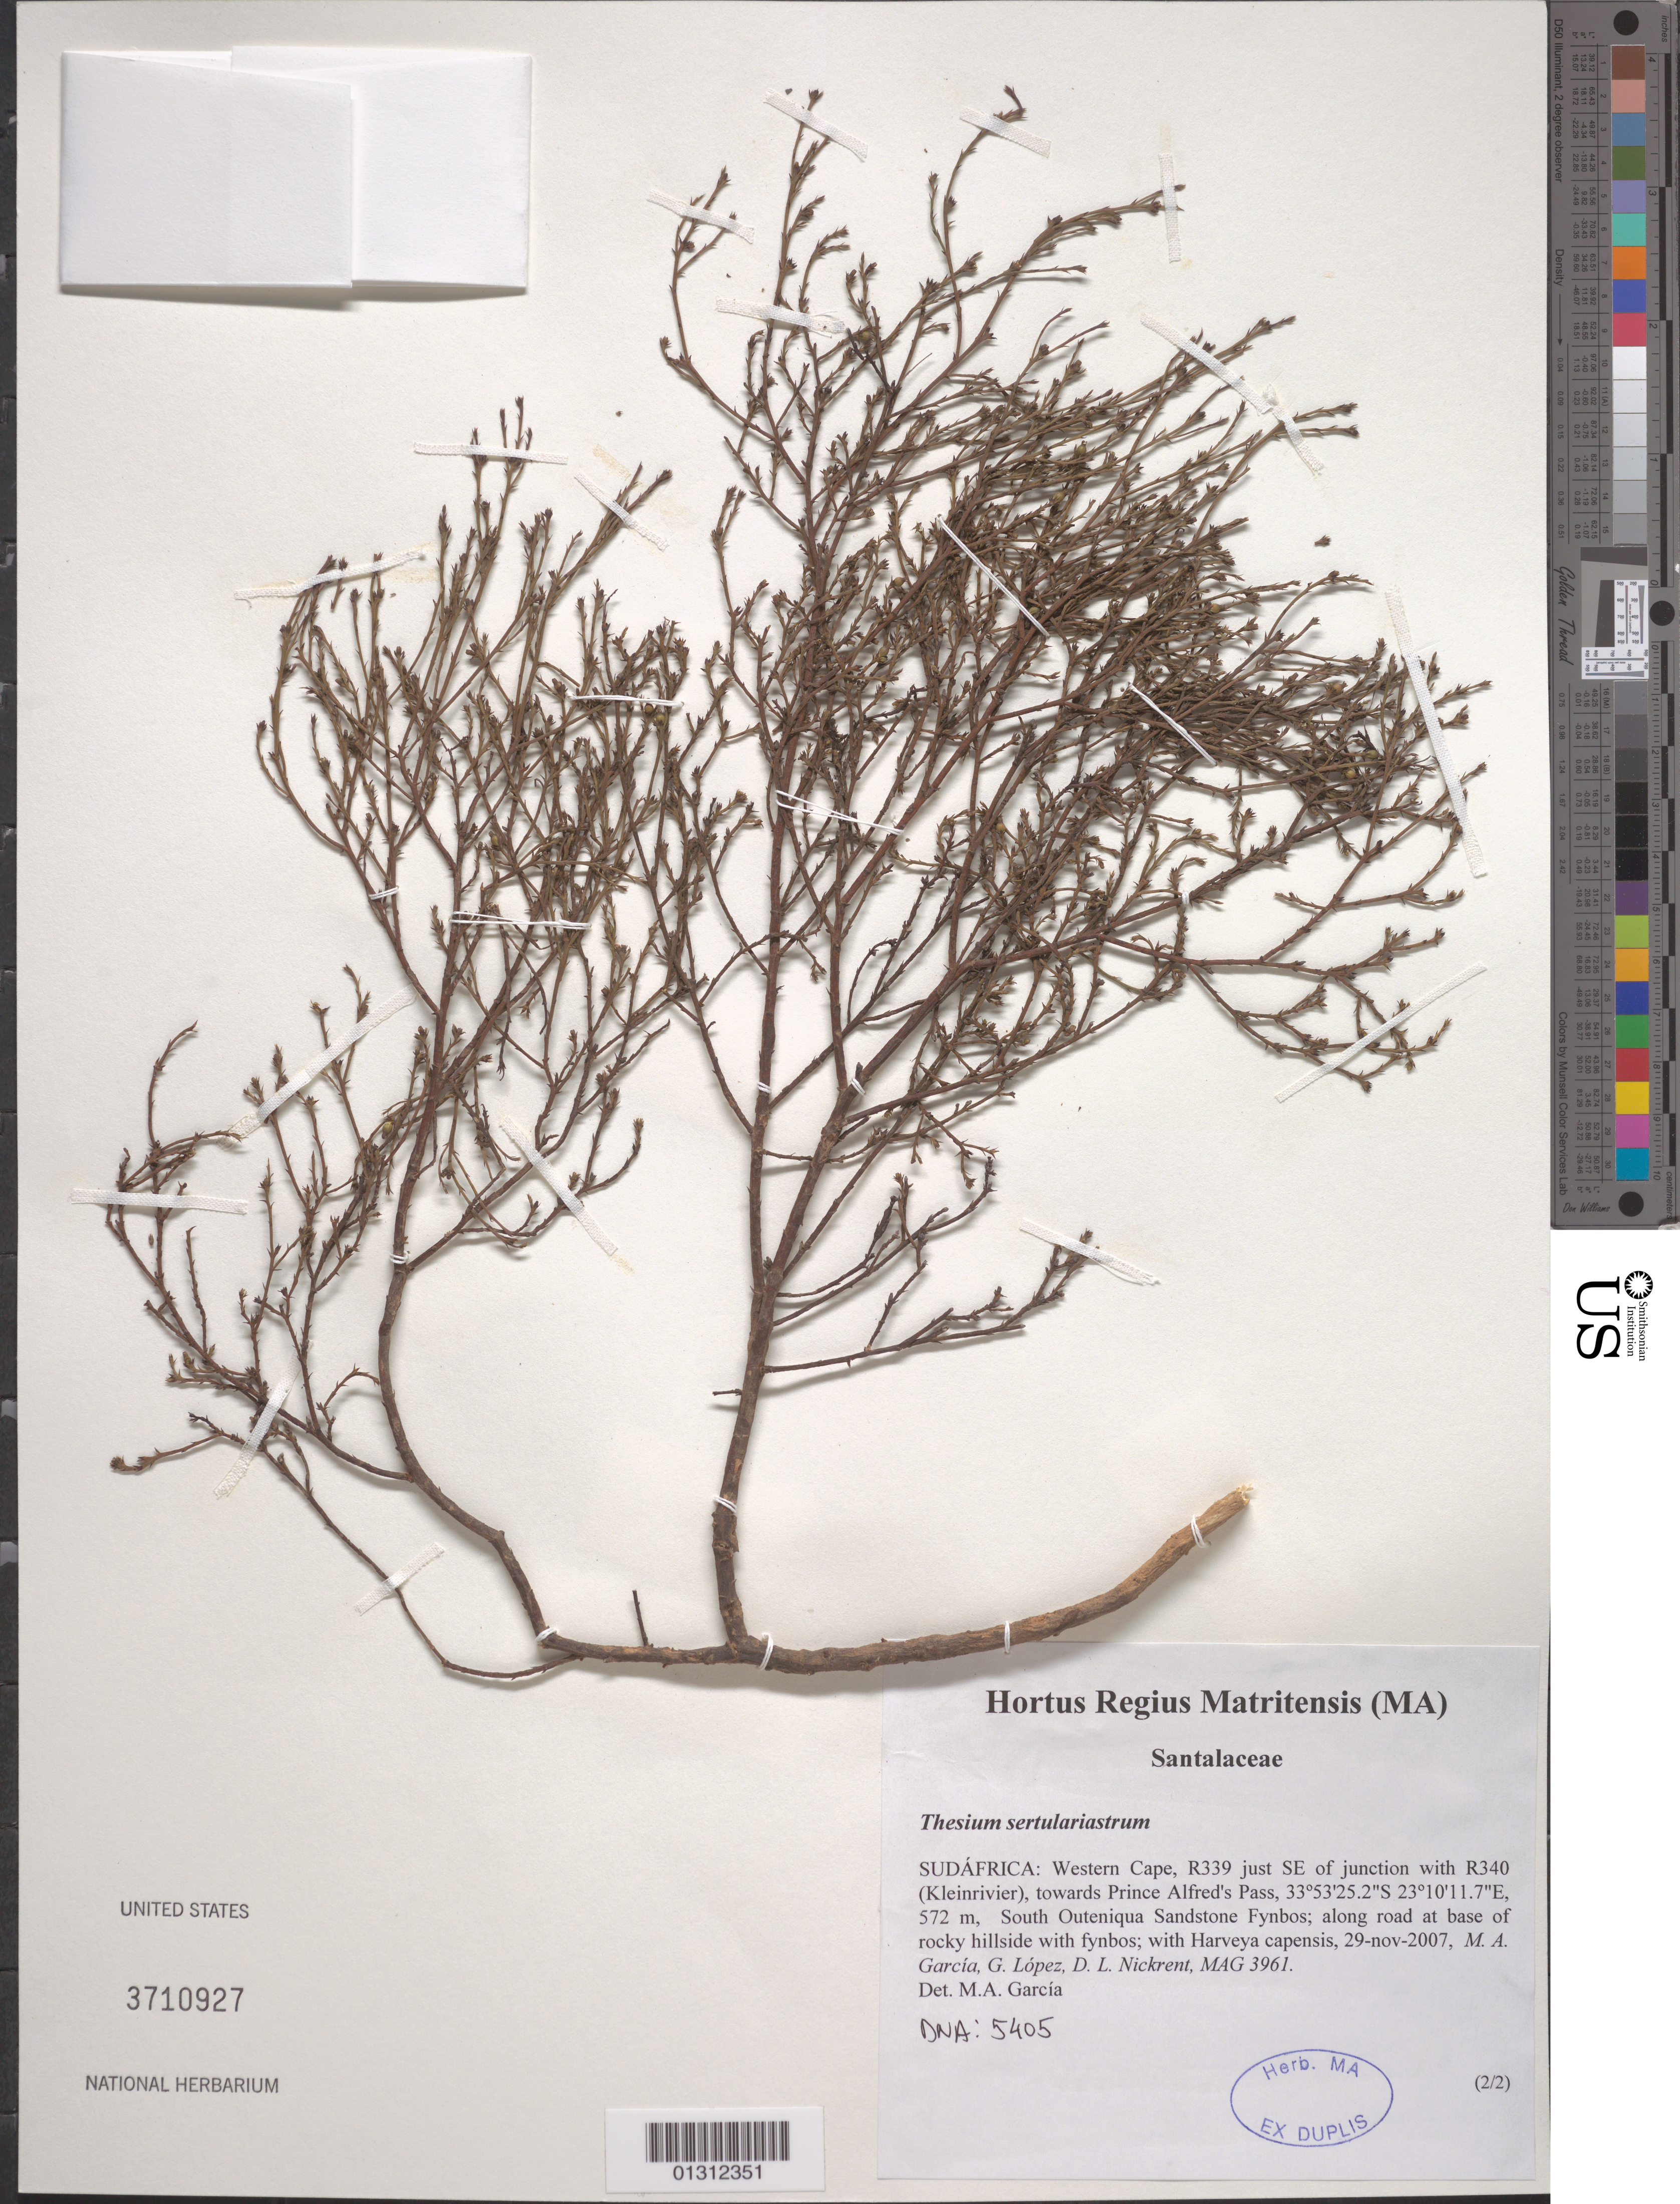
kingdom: Plantae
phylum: Tracheophyta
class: Magnoliopsida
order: Santalales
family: Thesiaceae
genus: Thesium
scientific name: Thesium sertulariastrum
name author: A.W. Hill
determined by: García, M. A.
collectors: M. A. García, G. López & D. Nickrent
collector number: MAG 3961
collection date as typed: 29-nov-2007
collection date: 2007-11-29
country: South Africa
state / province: Western Cape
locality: R339 just SE of junction with R340 (Kleinrivier), towards Prince Alfred's Pass, South Outeniqua Sandstone Fynbos; along road at base of rocky hillside with fynbos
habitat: Along road at base of rocky hillside with fynbos; with Harveya capensis.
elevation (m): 572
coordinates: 33 53 25.2 S, 23 10 11.7 E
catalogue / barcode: US 3710927